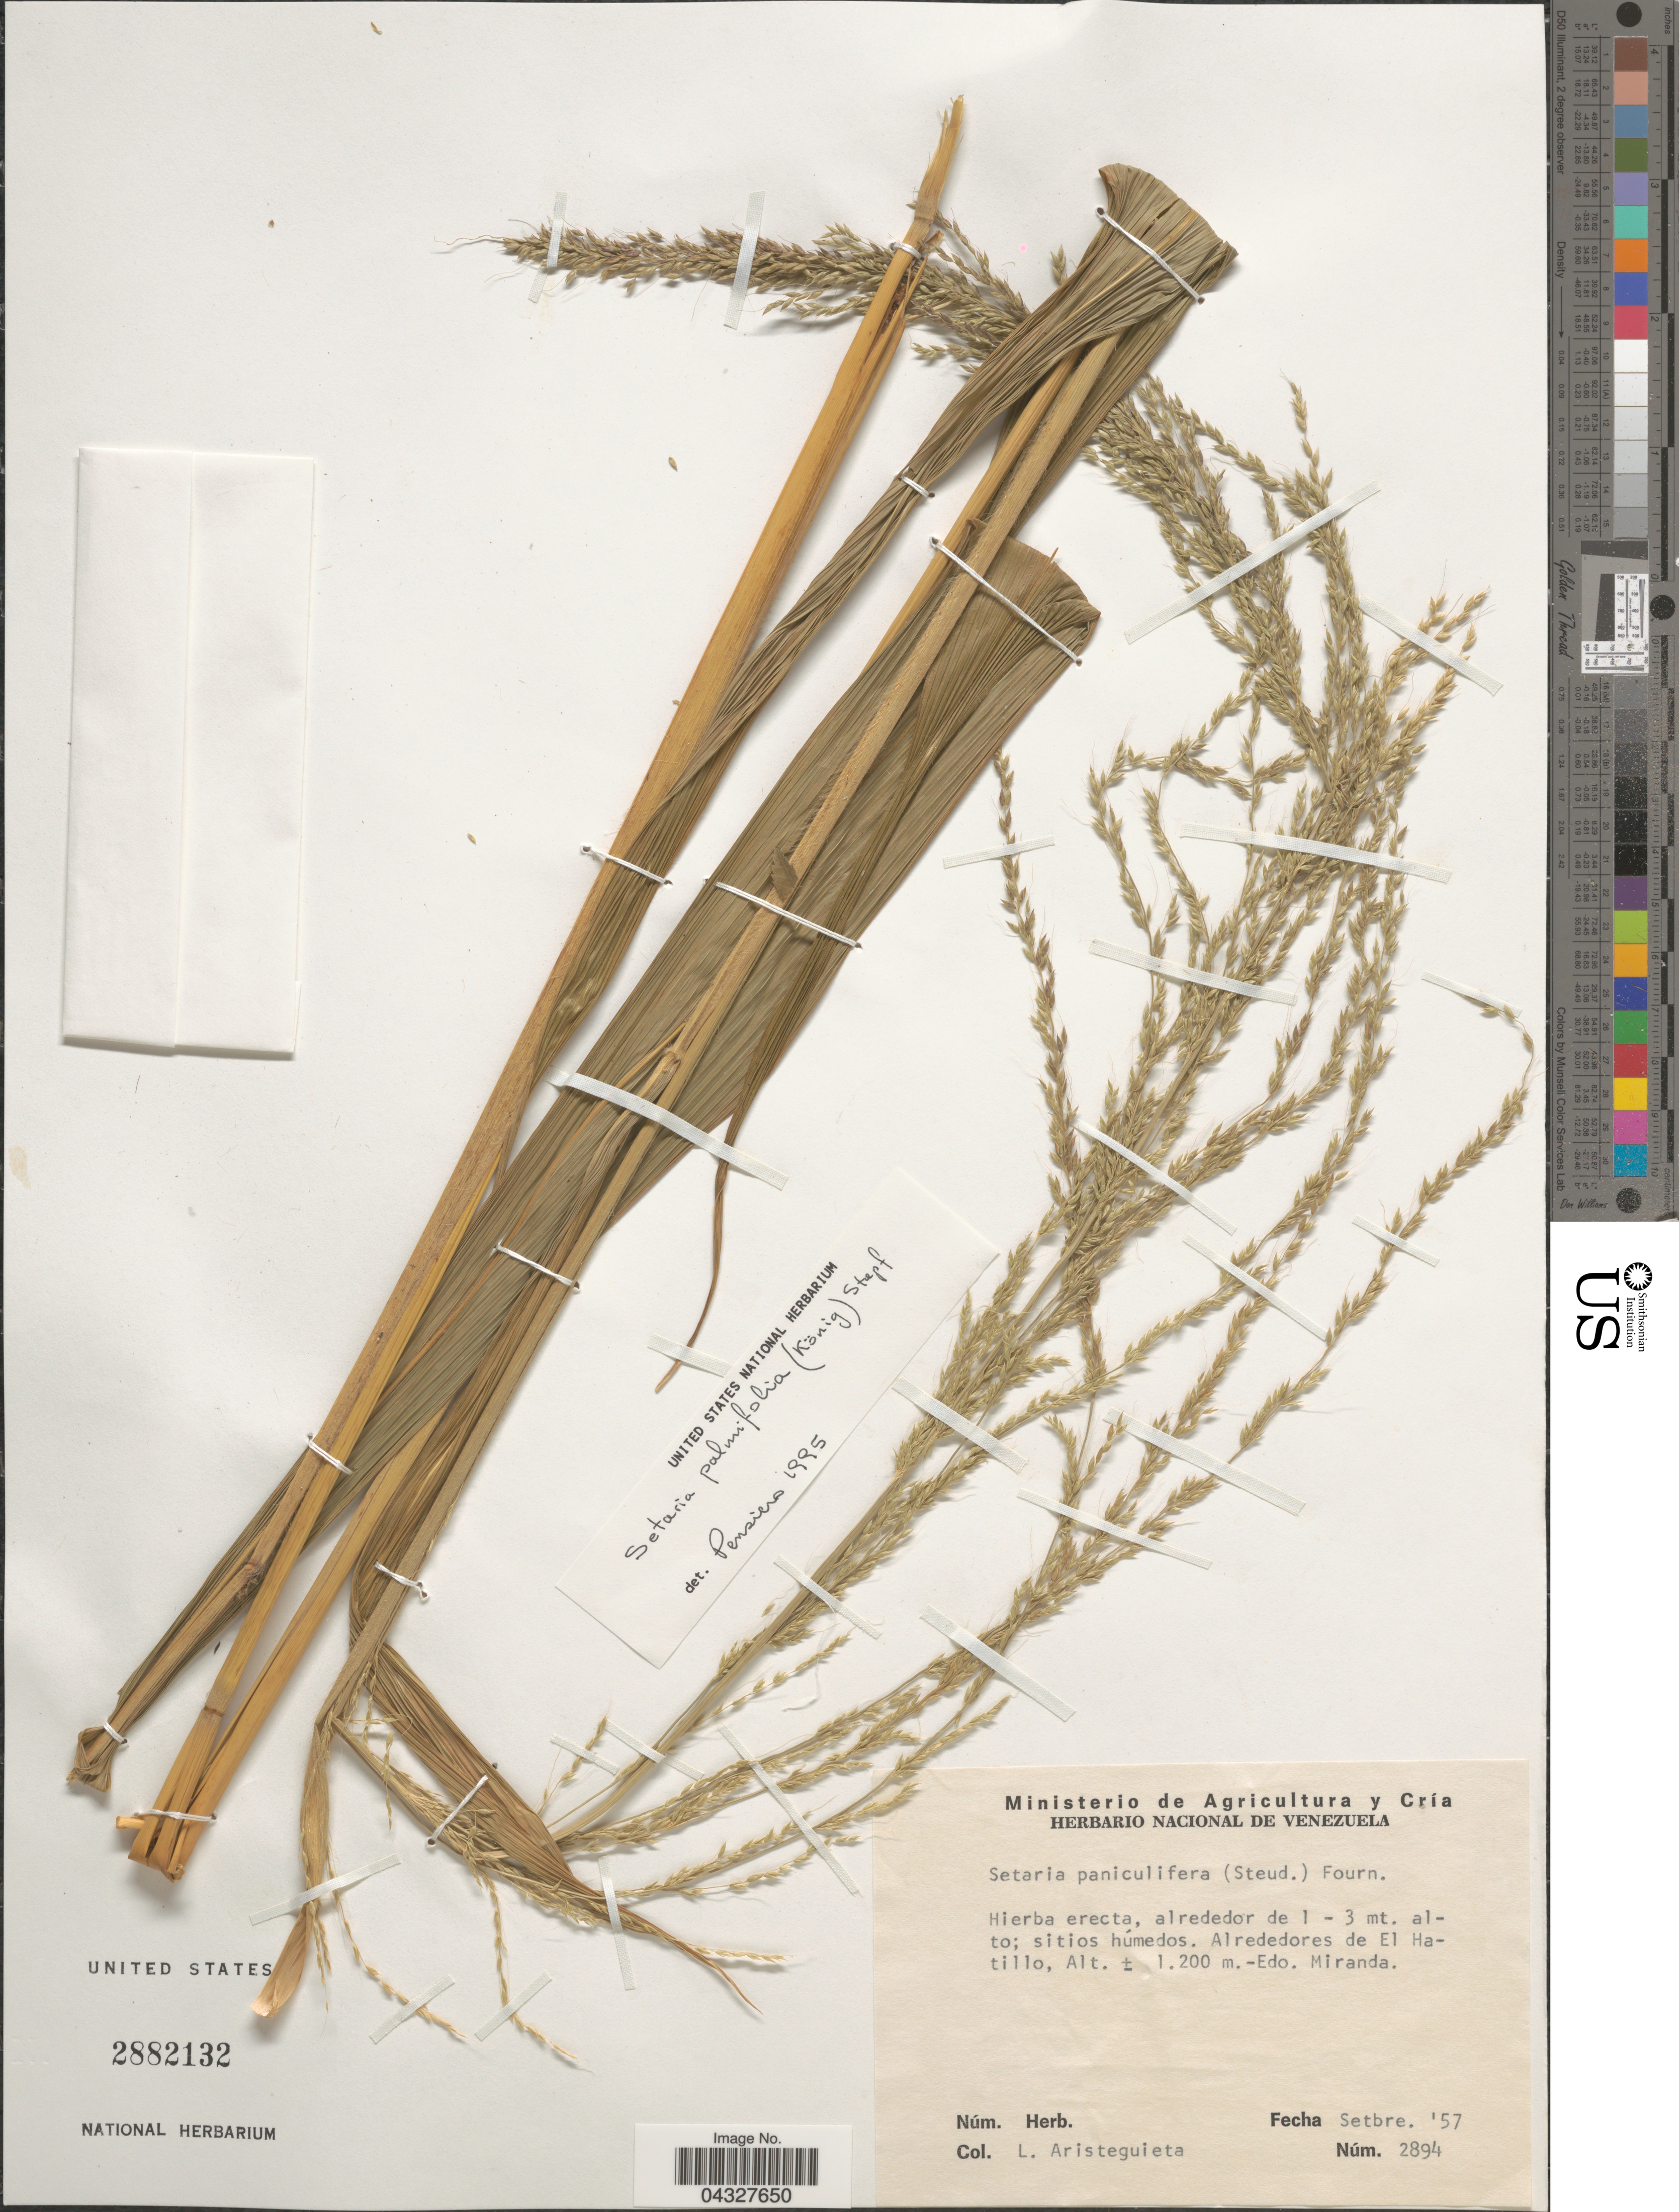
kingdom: Plantae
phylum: Tracheophyta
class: Liliopsida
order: Poales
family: Poaceae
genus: Setaria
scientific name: Setaria palmifolia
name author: (J. Koenig) Stapf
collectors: L. Aristeguieta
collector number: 2894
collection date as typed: Transcribed d/m/y: /9/57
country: Venezuela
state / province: Miranda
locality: Alrededores de El Hatillo.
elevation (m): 1200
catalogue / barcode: US 2882132